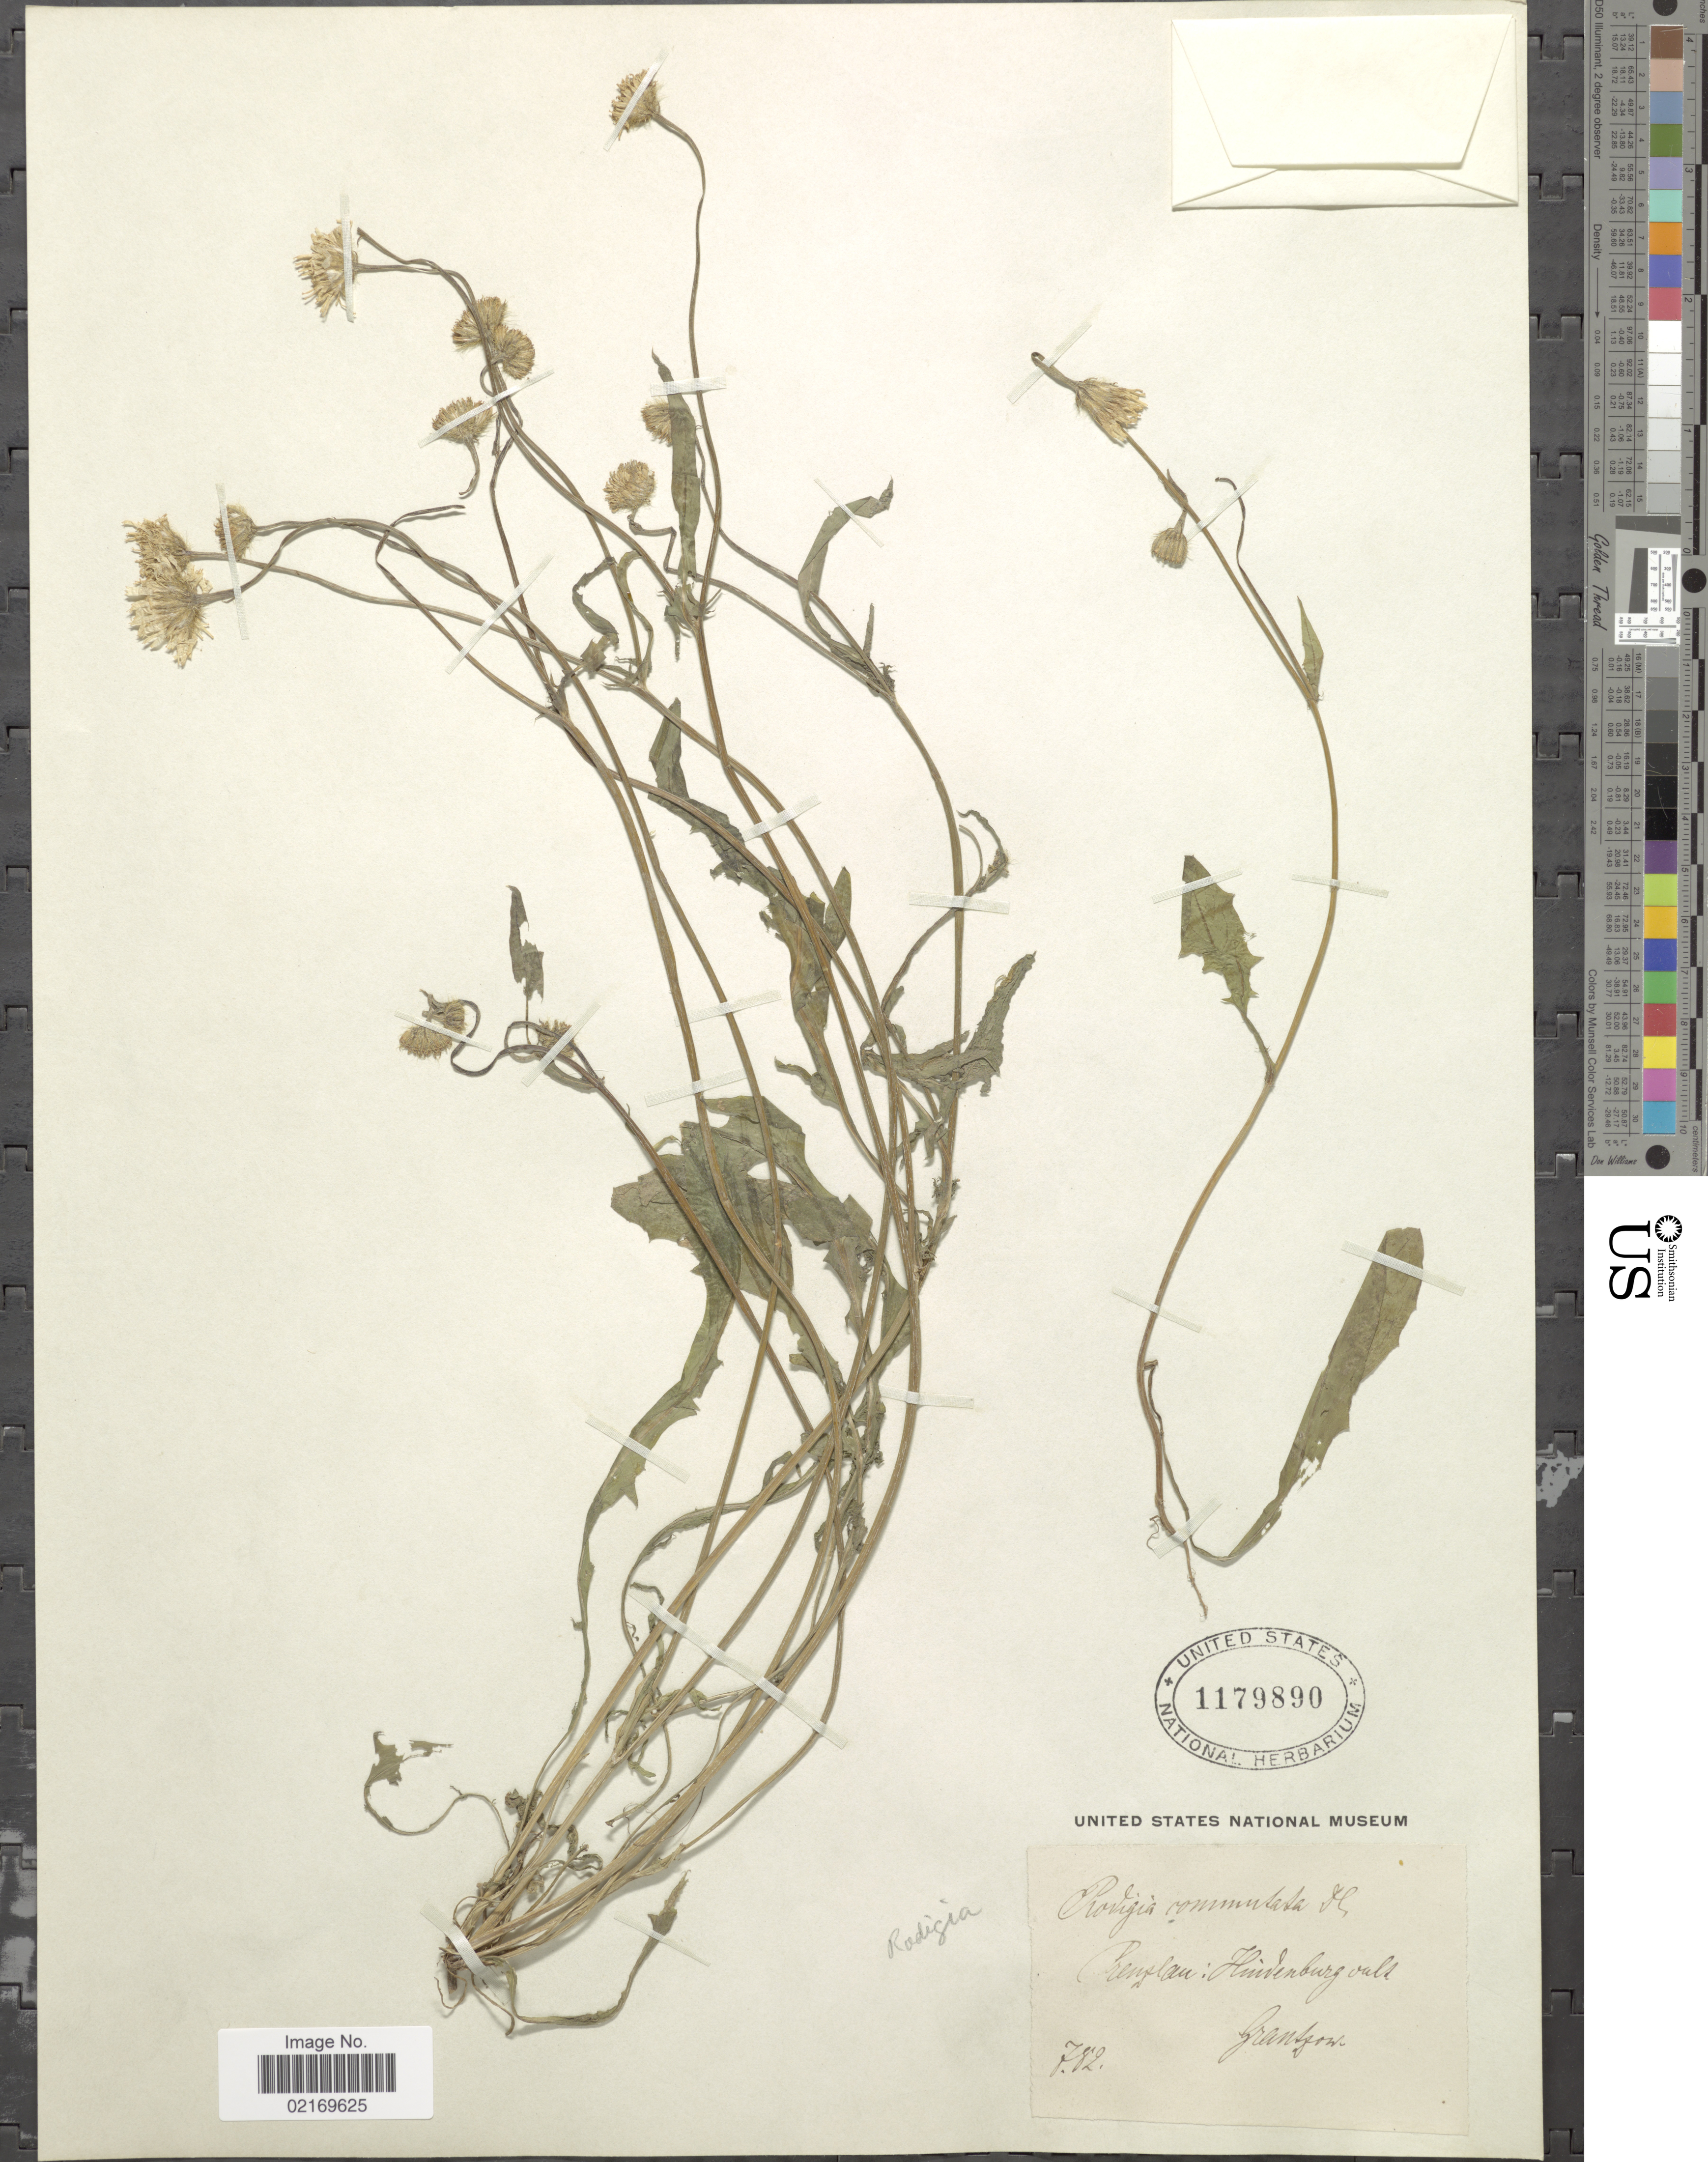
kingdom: Plantae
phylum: Tracheophyta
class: Magnoliopsida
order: Asterales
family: Asteraceae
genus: Crepis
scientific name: Crepis commutata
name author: (Spreng.) Greuter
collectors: Grantzow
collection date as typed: Transcribed d/m/y: /7/82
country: Germany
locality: Prenzlau: Huidenburg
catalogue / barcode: US 1179890